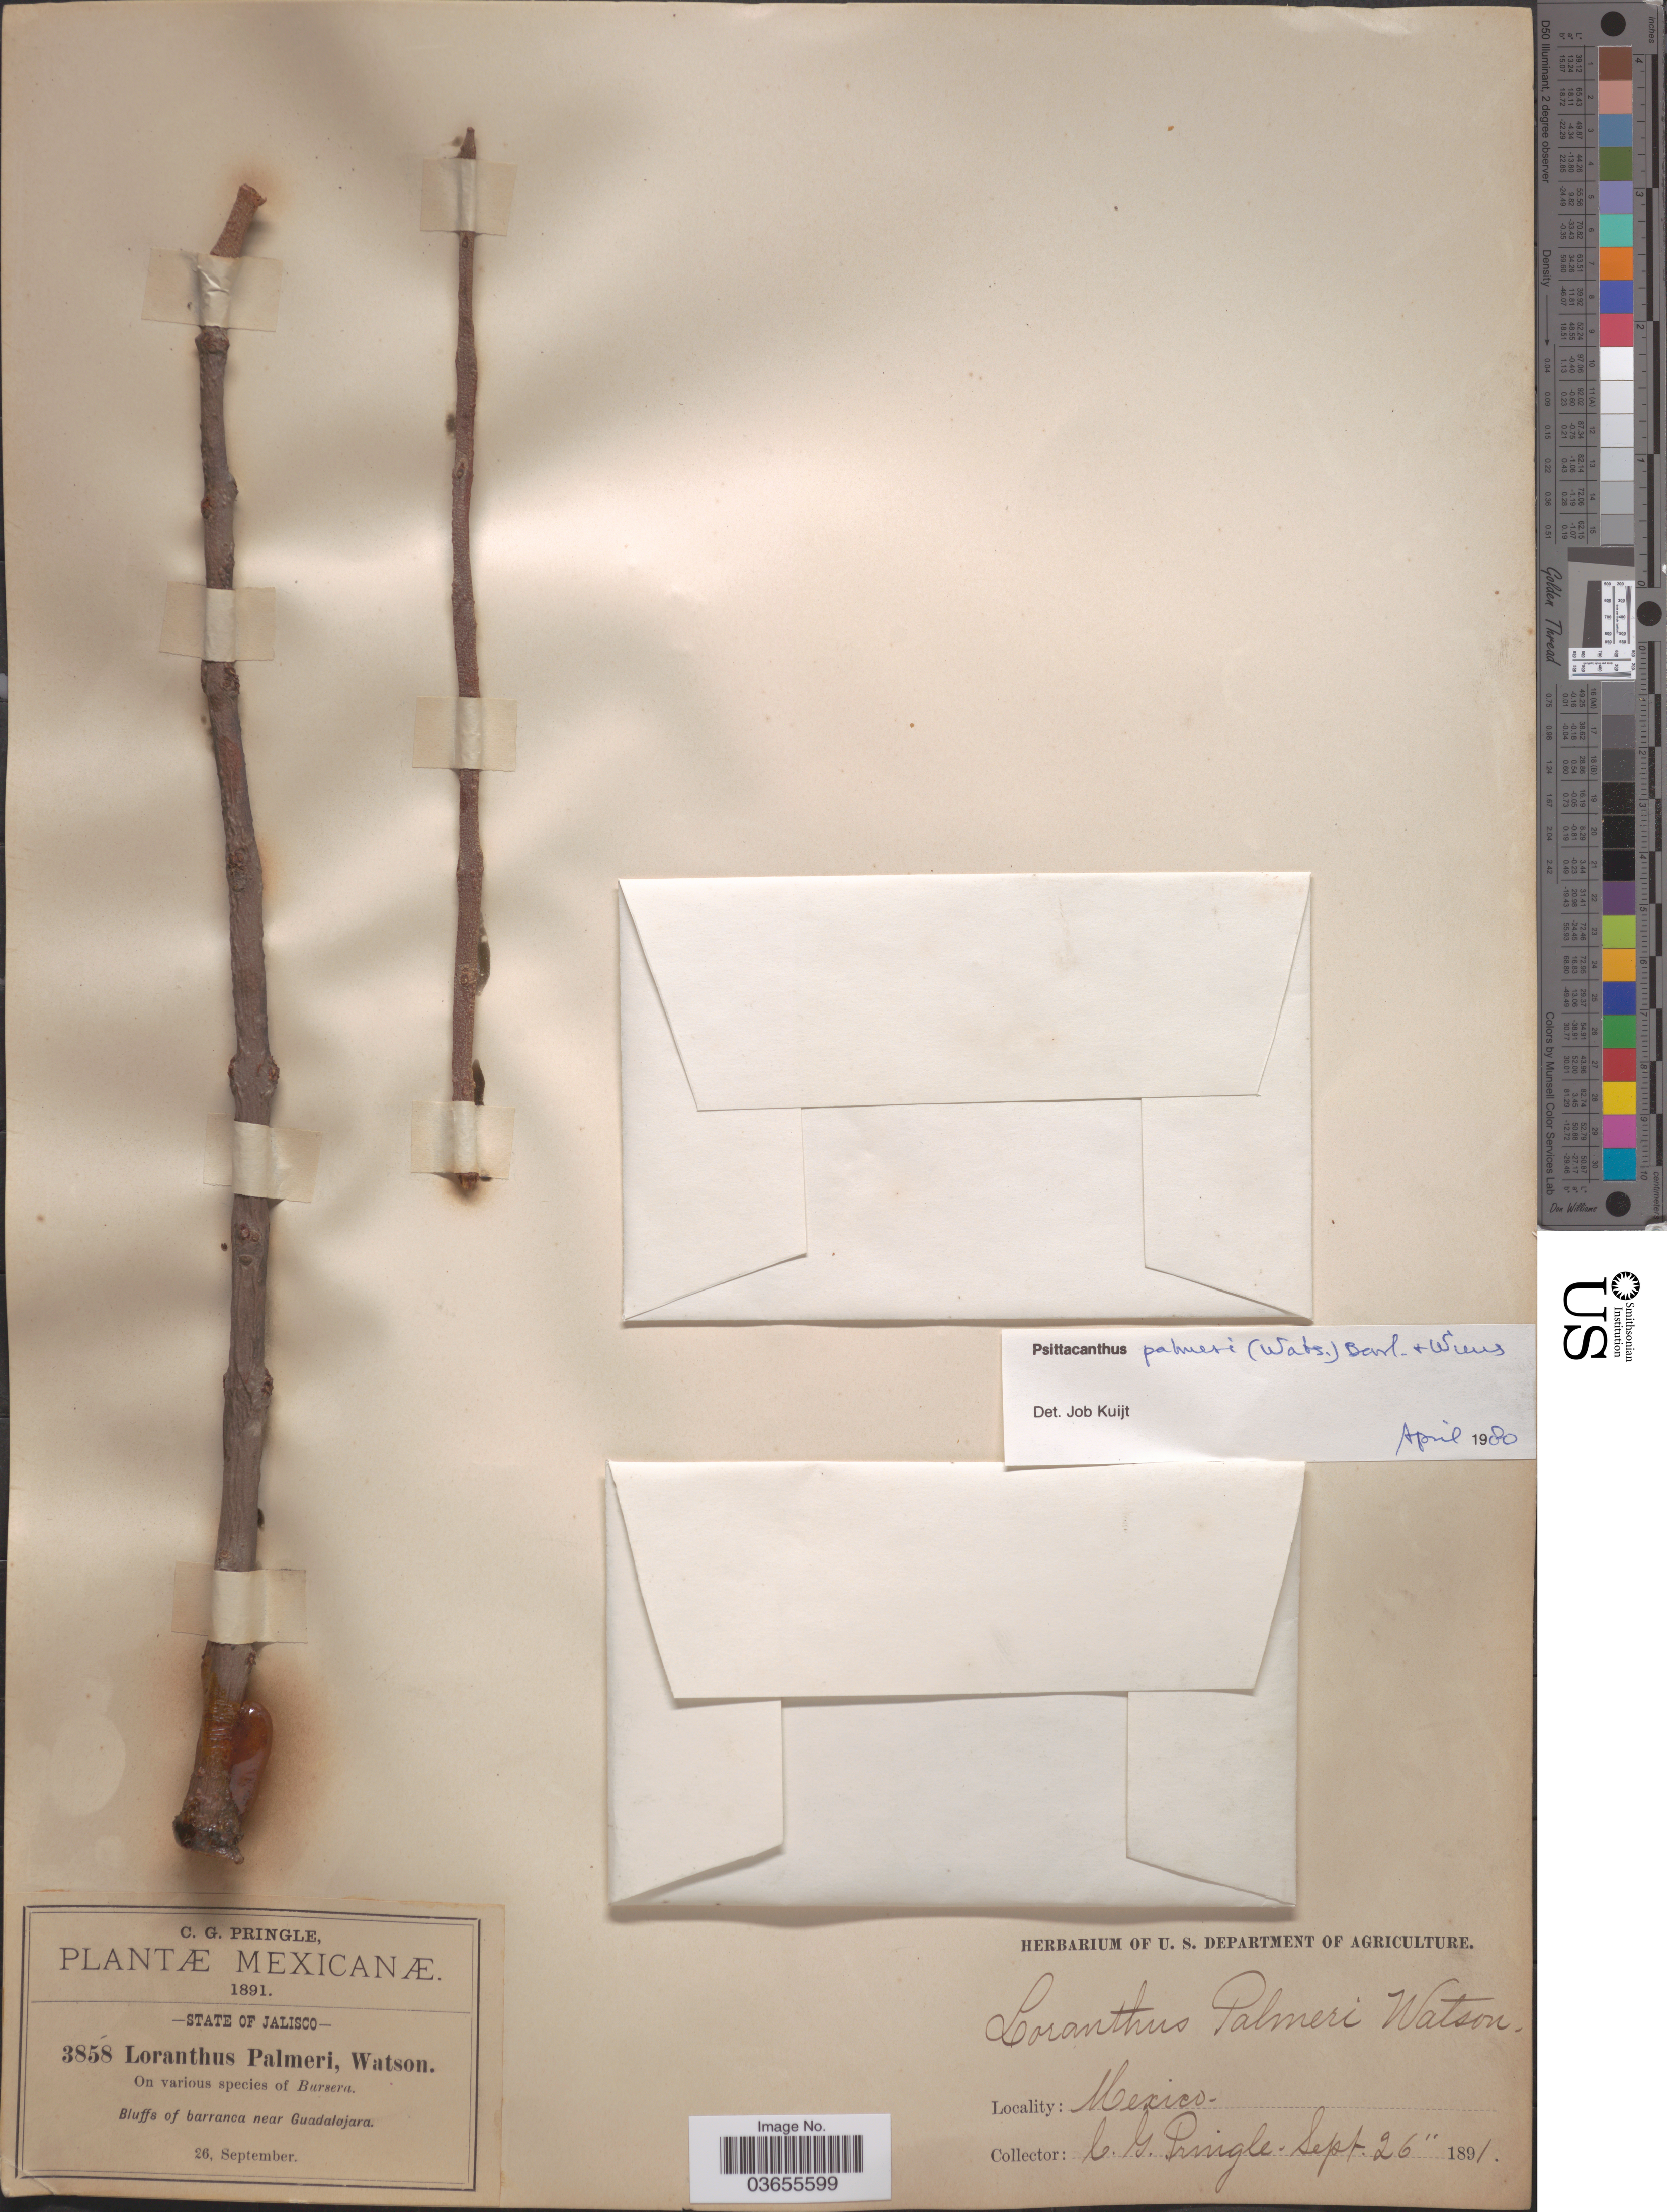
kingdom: Plantae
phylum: Tracheophyta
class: Magnoliopsida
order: Santalales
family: Loranthaceae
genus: Psittacanthus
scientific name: Psittacanthus palmeri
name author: (S. Watson) Barlow & Wiens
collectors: C. G. Pringle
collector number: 3858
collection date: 1891-09-26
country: Mexico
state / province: Jalisco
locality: Bluffs of barranca near Guadalajara.